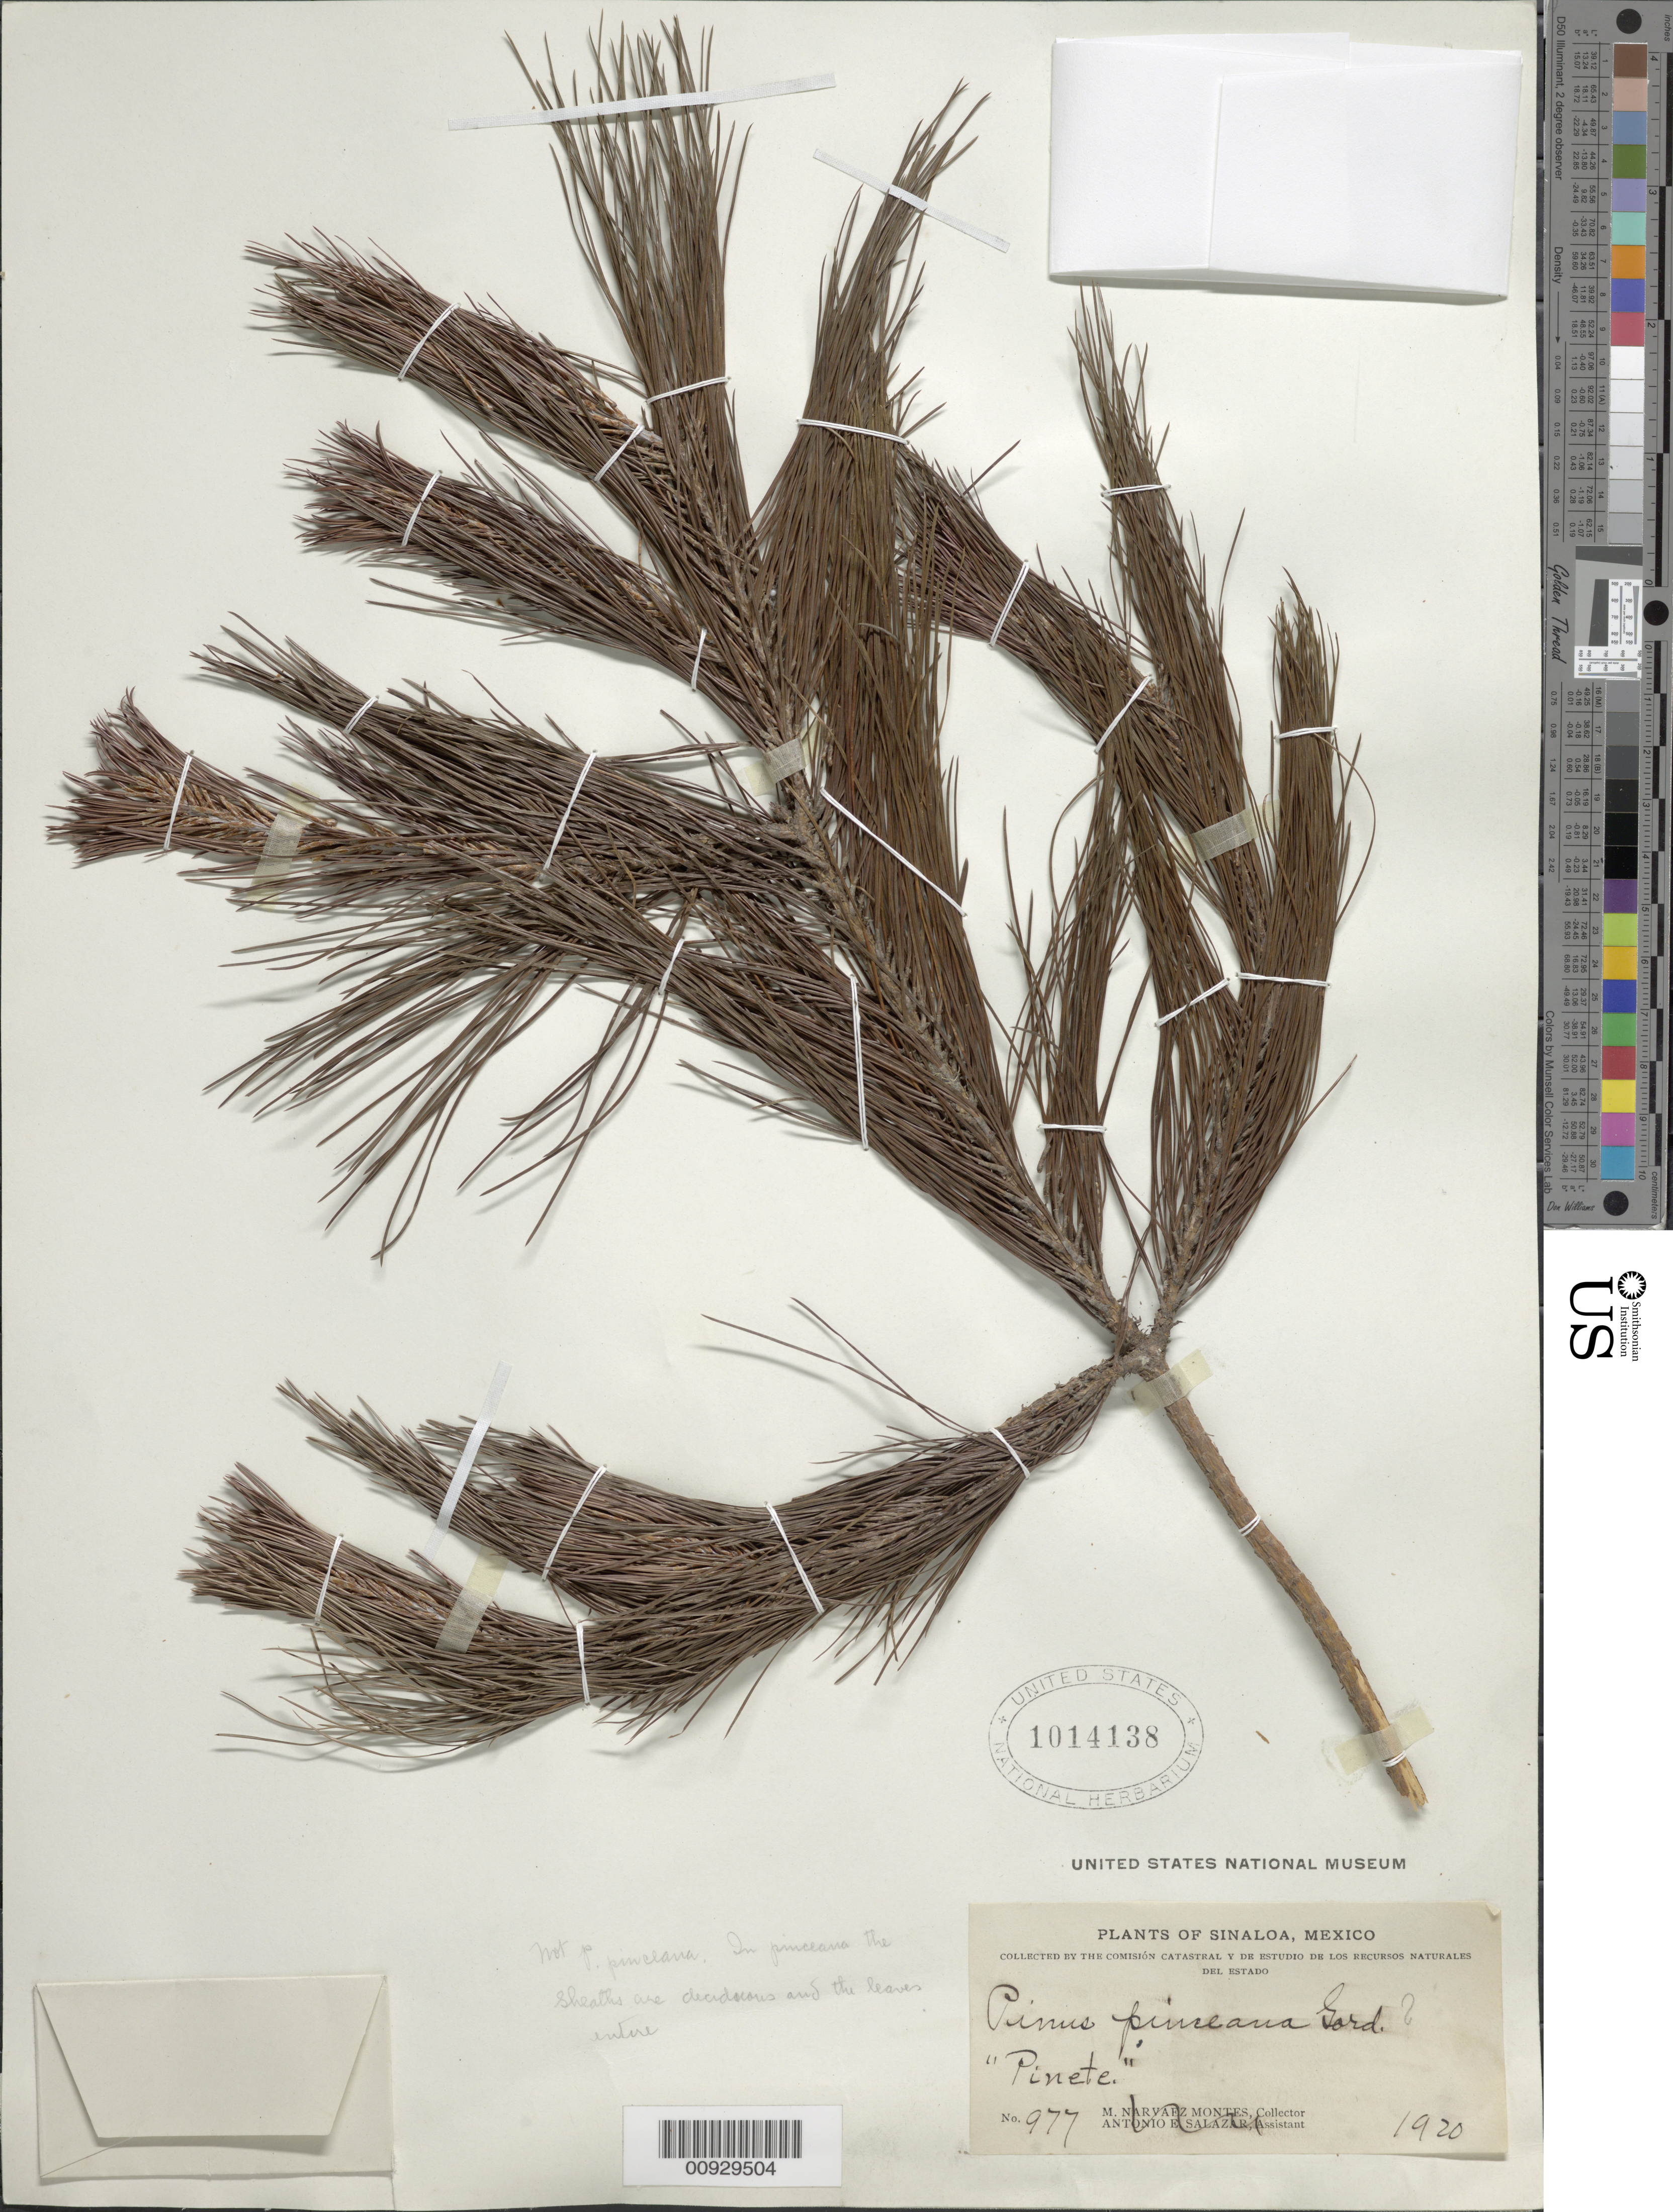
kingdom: Plantae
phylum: Tracheophyta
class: Pinopsida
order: Pinales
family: Pinaceae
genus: Pinus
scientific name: Pinus sp.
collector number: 977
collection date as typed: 1920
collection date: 1920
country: Mexico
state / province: Sinaloa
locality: State of Sinaloa.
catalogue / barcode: US 1014138